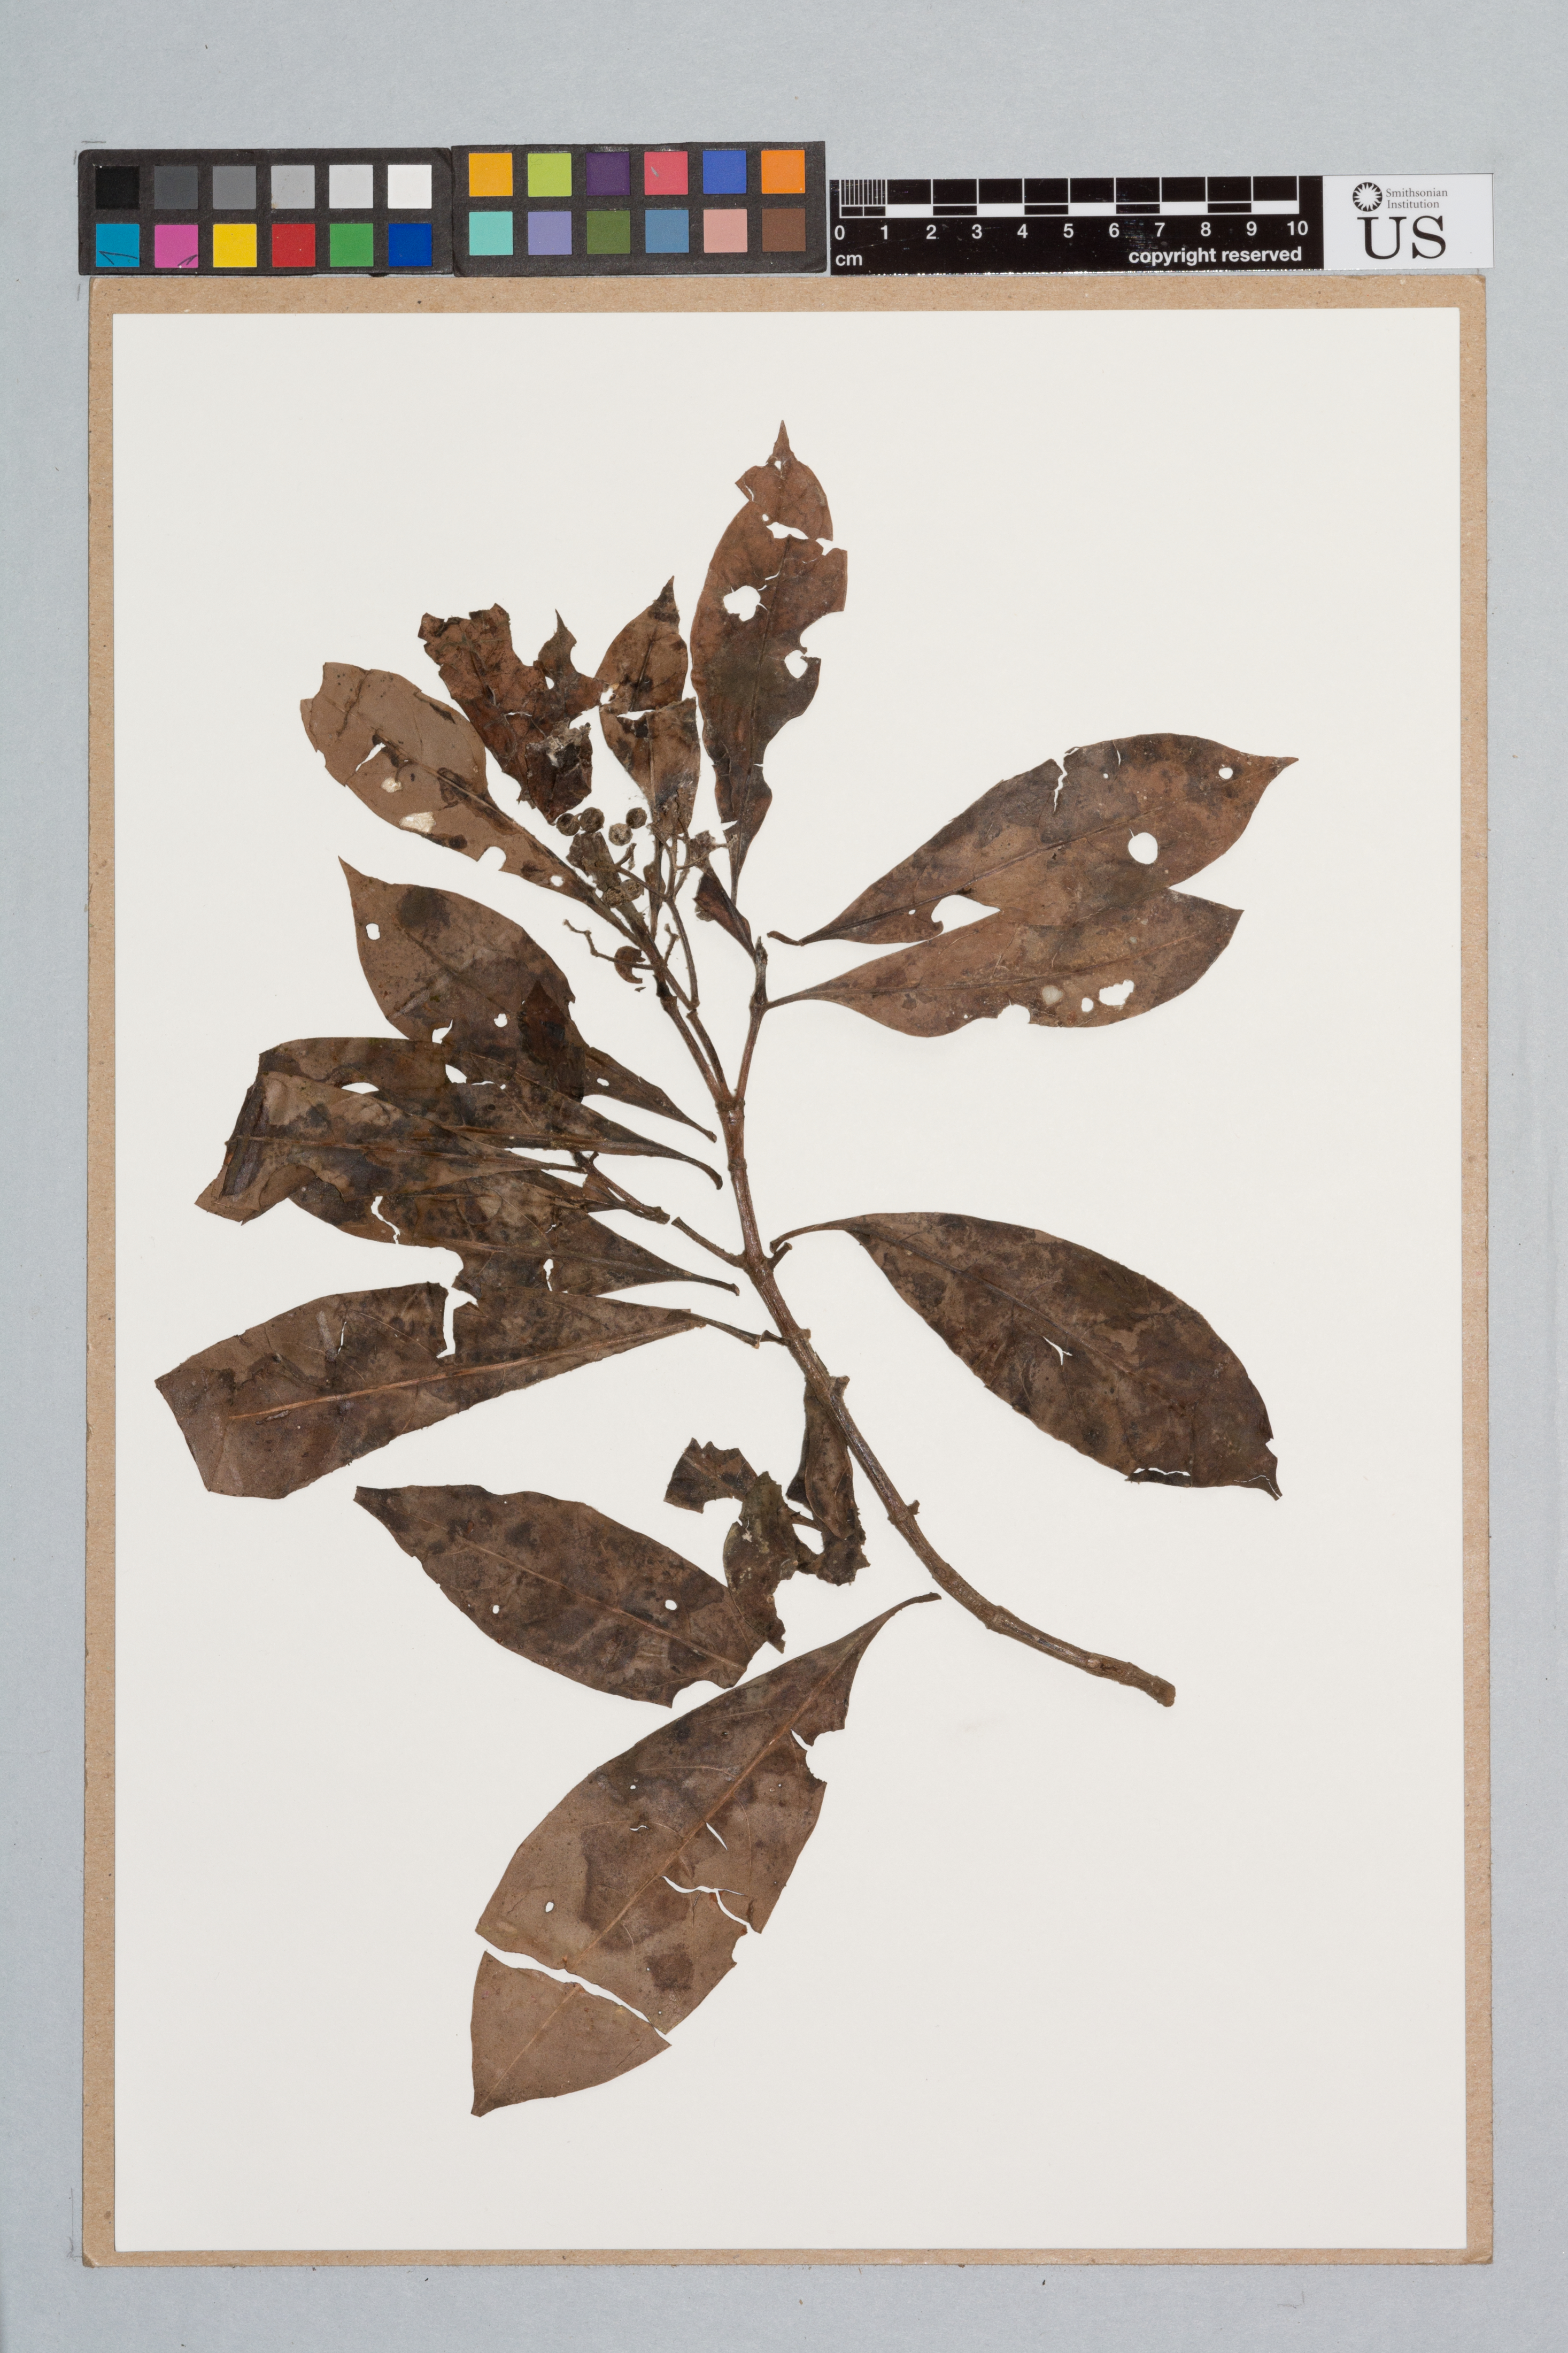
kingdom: Plantae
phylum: Tracheophyta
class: Magnoliopsida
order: Gentianales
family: Rubiaceae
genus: Psychotria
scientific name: Psychotria anceps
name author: Kunth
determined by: Taylor, Charlotte M.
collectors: L. J. Gillespie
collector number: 2652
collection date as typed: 8 December 1989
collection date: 1989-12-08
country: Guyana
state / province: Demerara-Mahaica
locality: Vicinity of Kuru Kuru Creek along the Soesdyke-Linden Highway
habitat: Dry evergreen forest on white sand; forest edge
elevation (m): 10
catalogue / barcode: US 3340097